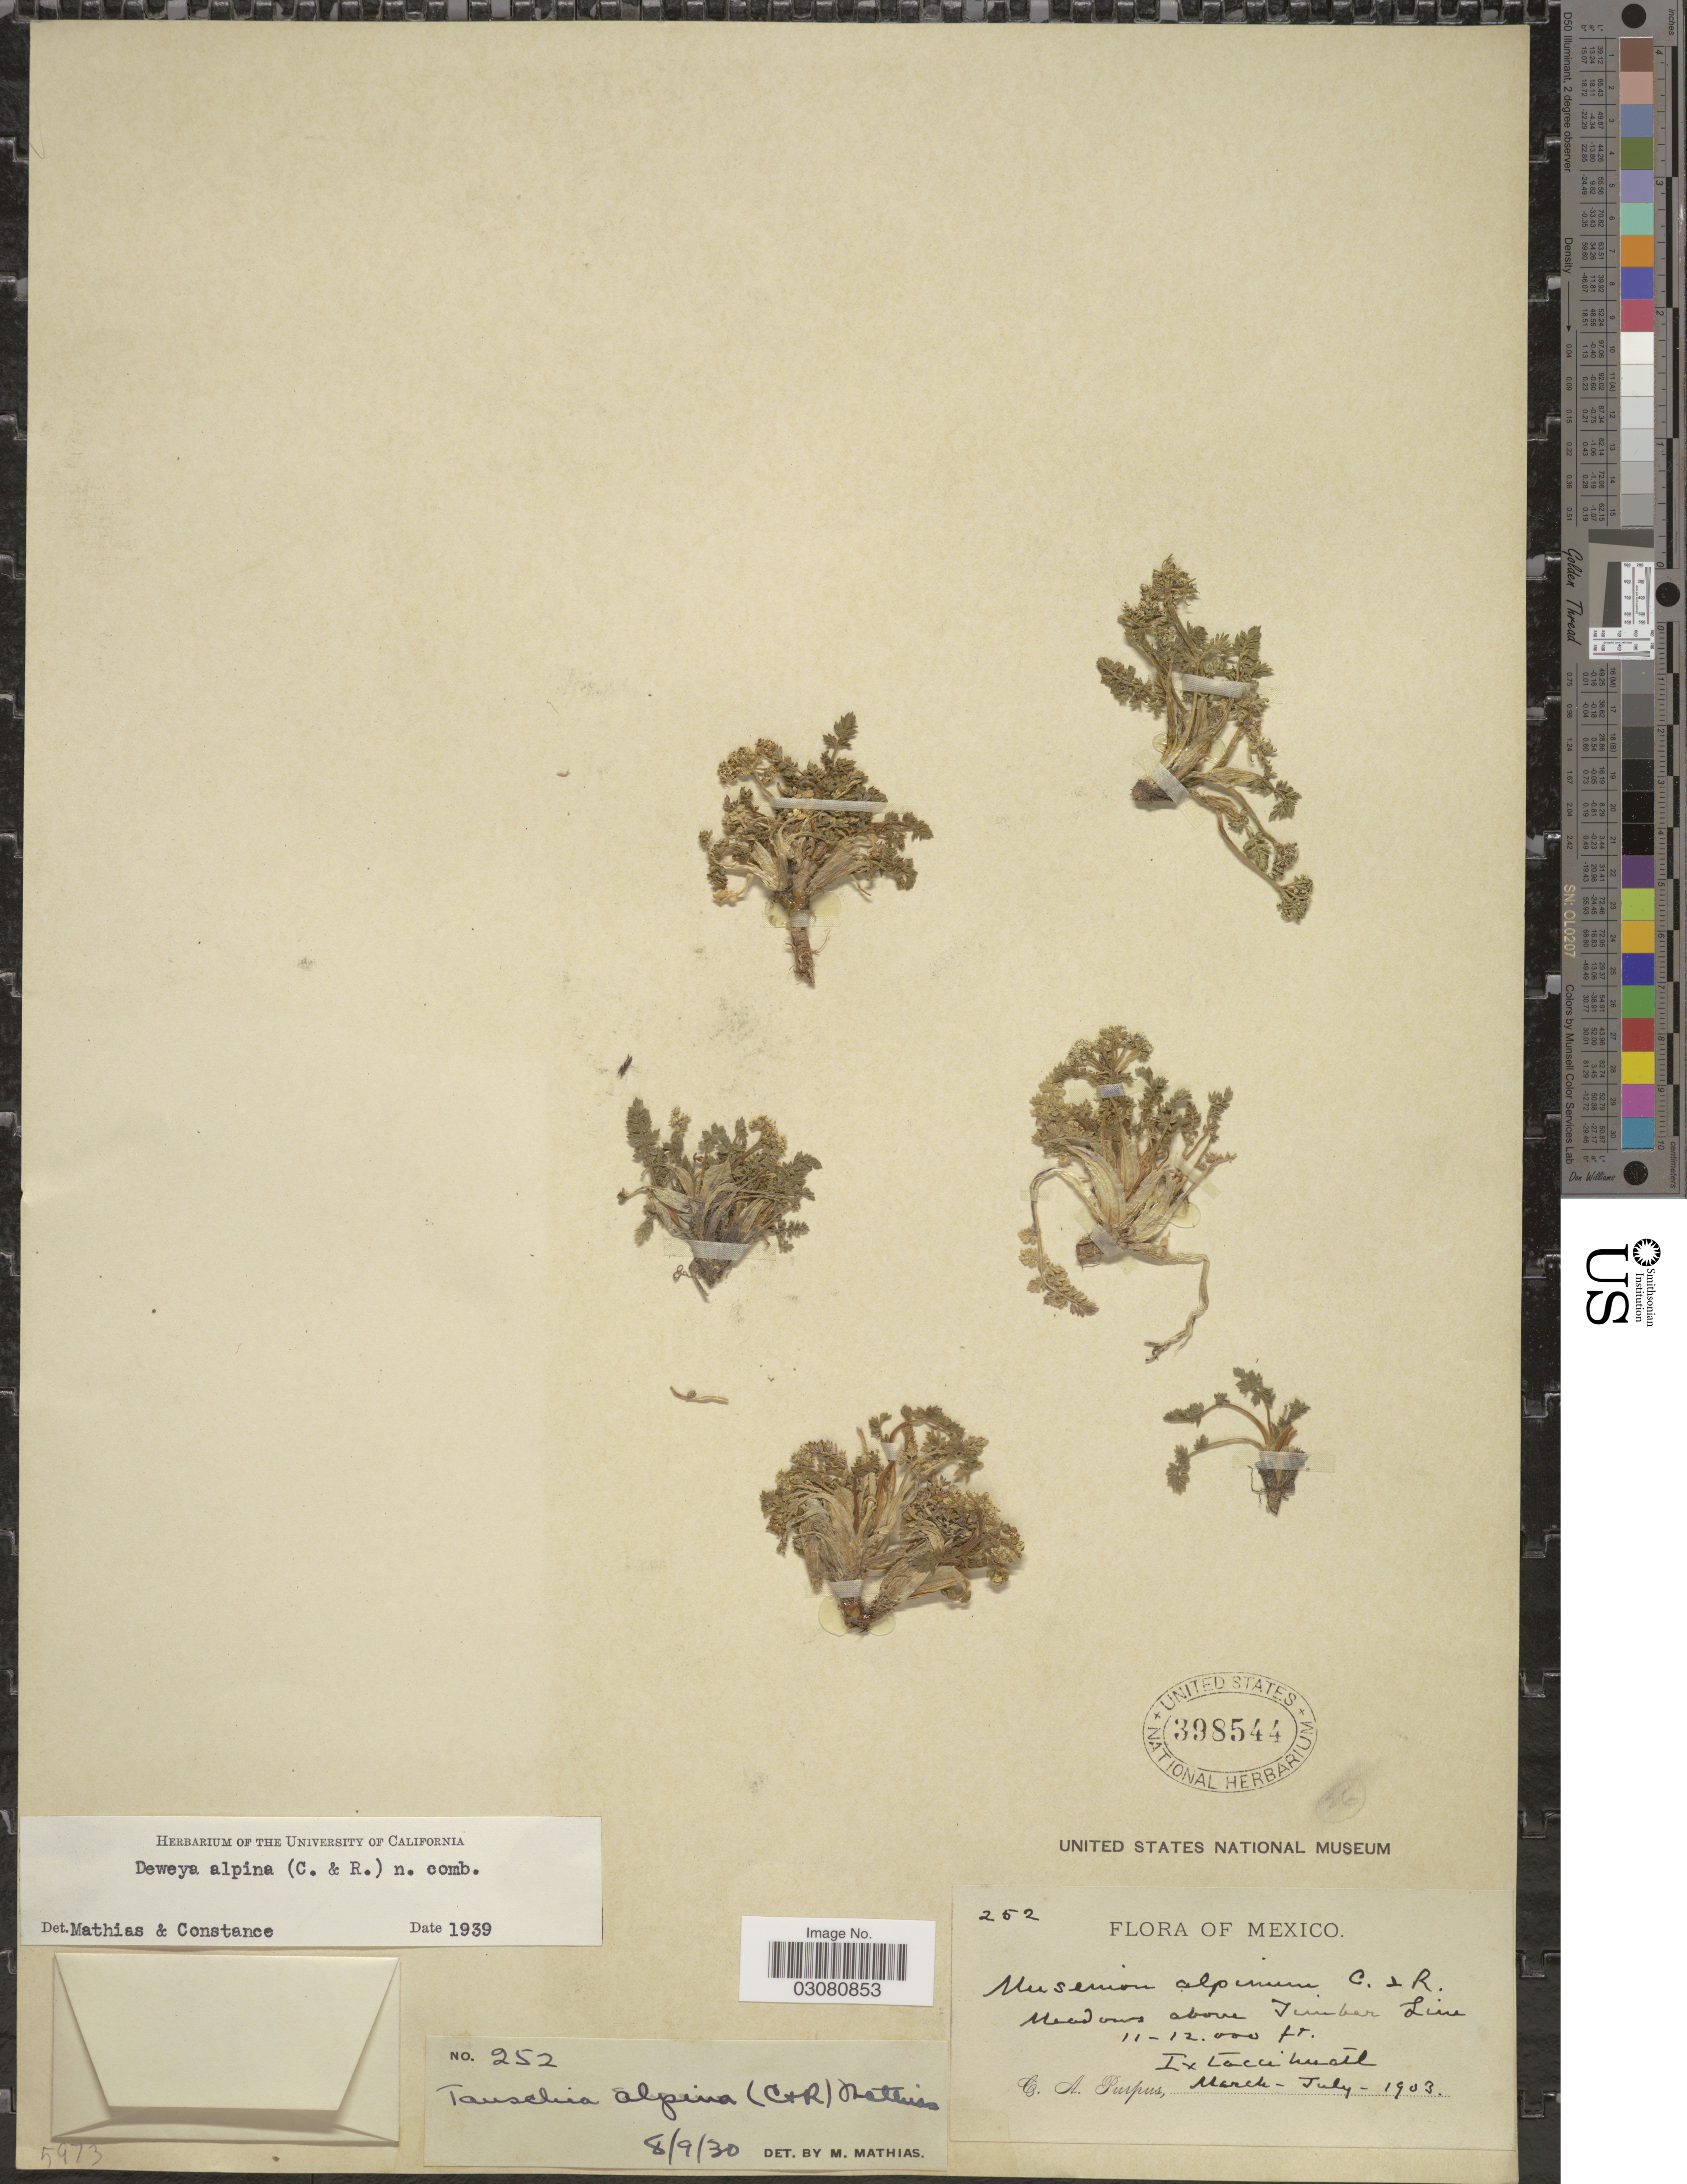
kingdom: Plantae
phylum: Tracheophyta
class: Magnoliopsida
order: Apiales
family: Apiaceae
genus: Tauschia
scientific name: Tauschia alpina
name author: (J.M. Coult. & Rose) Mathias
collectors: C. A. Purpus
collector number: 252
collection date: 1903-03/1903-07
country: Mexico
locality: Ixtaccihuatl. Meadows above Timber Line.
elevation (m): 3353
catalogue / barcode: US 398544